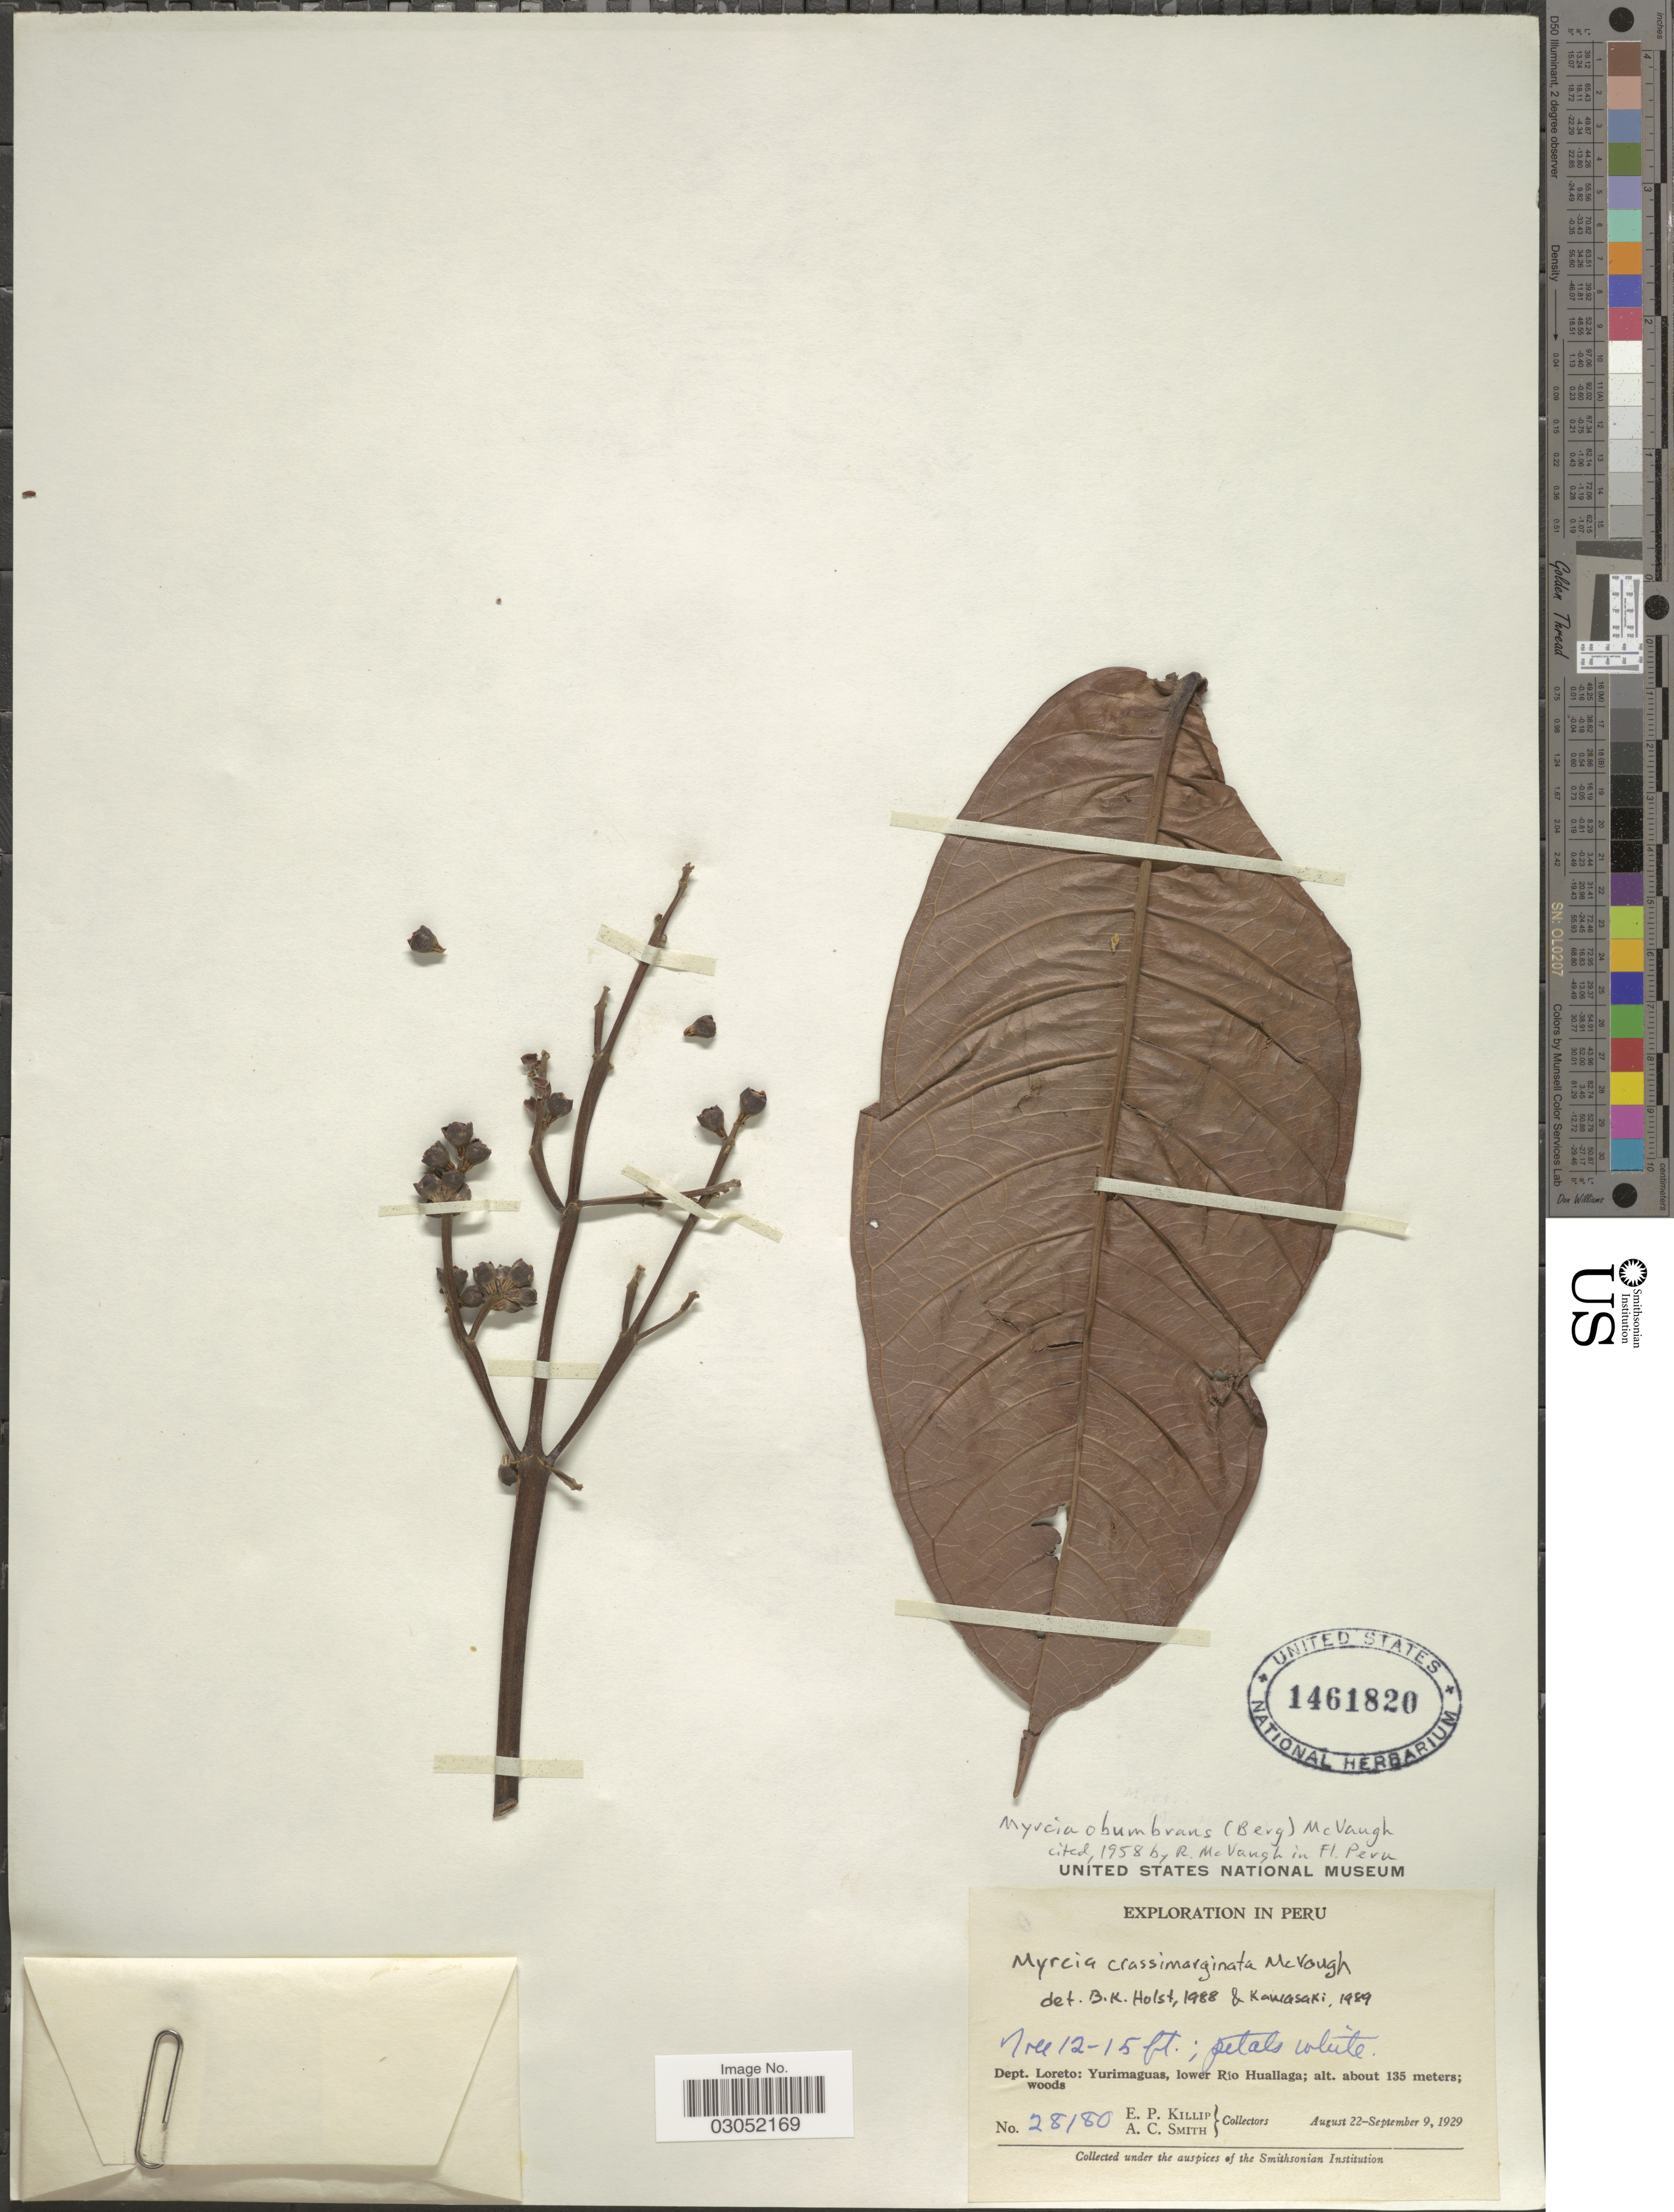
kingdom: Plantae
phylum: Tracheophyta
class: Magnoliopsida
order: Myrtales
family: Myrtaceae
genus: Myrcia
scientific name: Myrcia crassimarginata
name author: McVaugh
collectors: E. P. Killip & A. C. Smith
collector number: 28180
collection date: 1929-08-22/1929-09-09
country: Peru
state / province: Loreto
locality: Dept. Loreto: Yurimaguas, lower Río Huallaga.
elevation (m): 135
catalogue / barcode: US 1461820